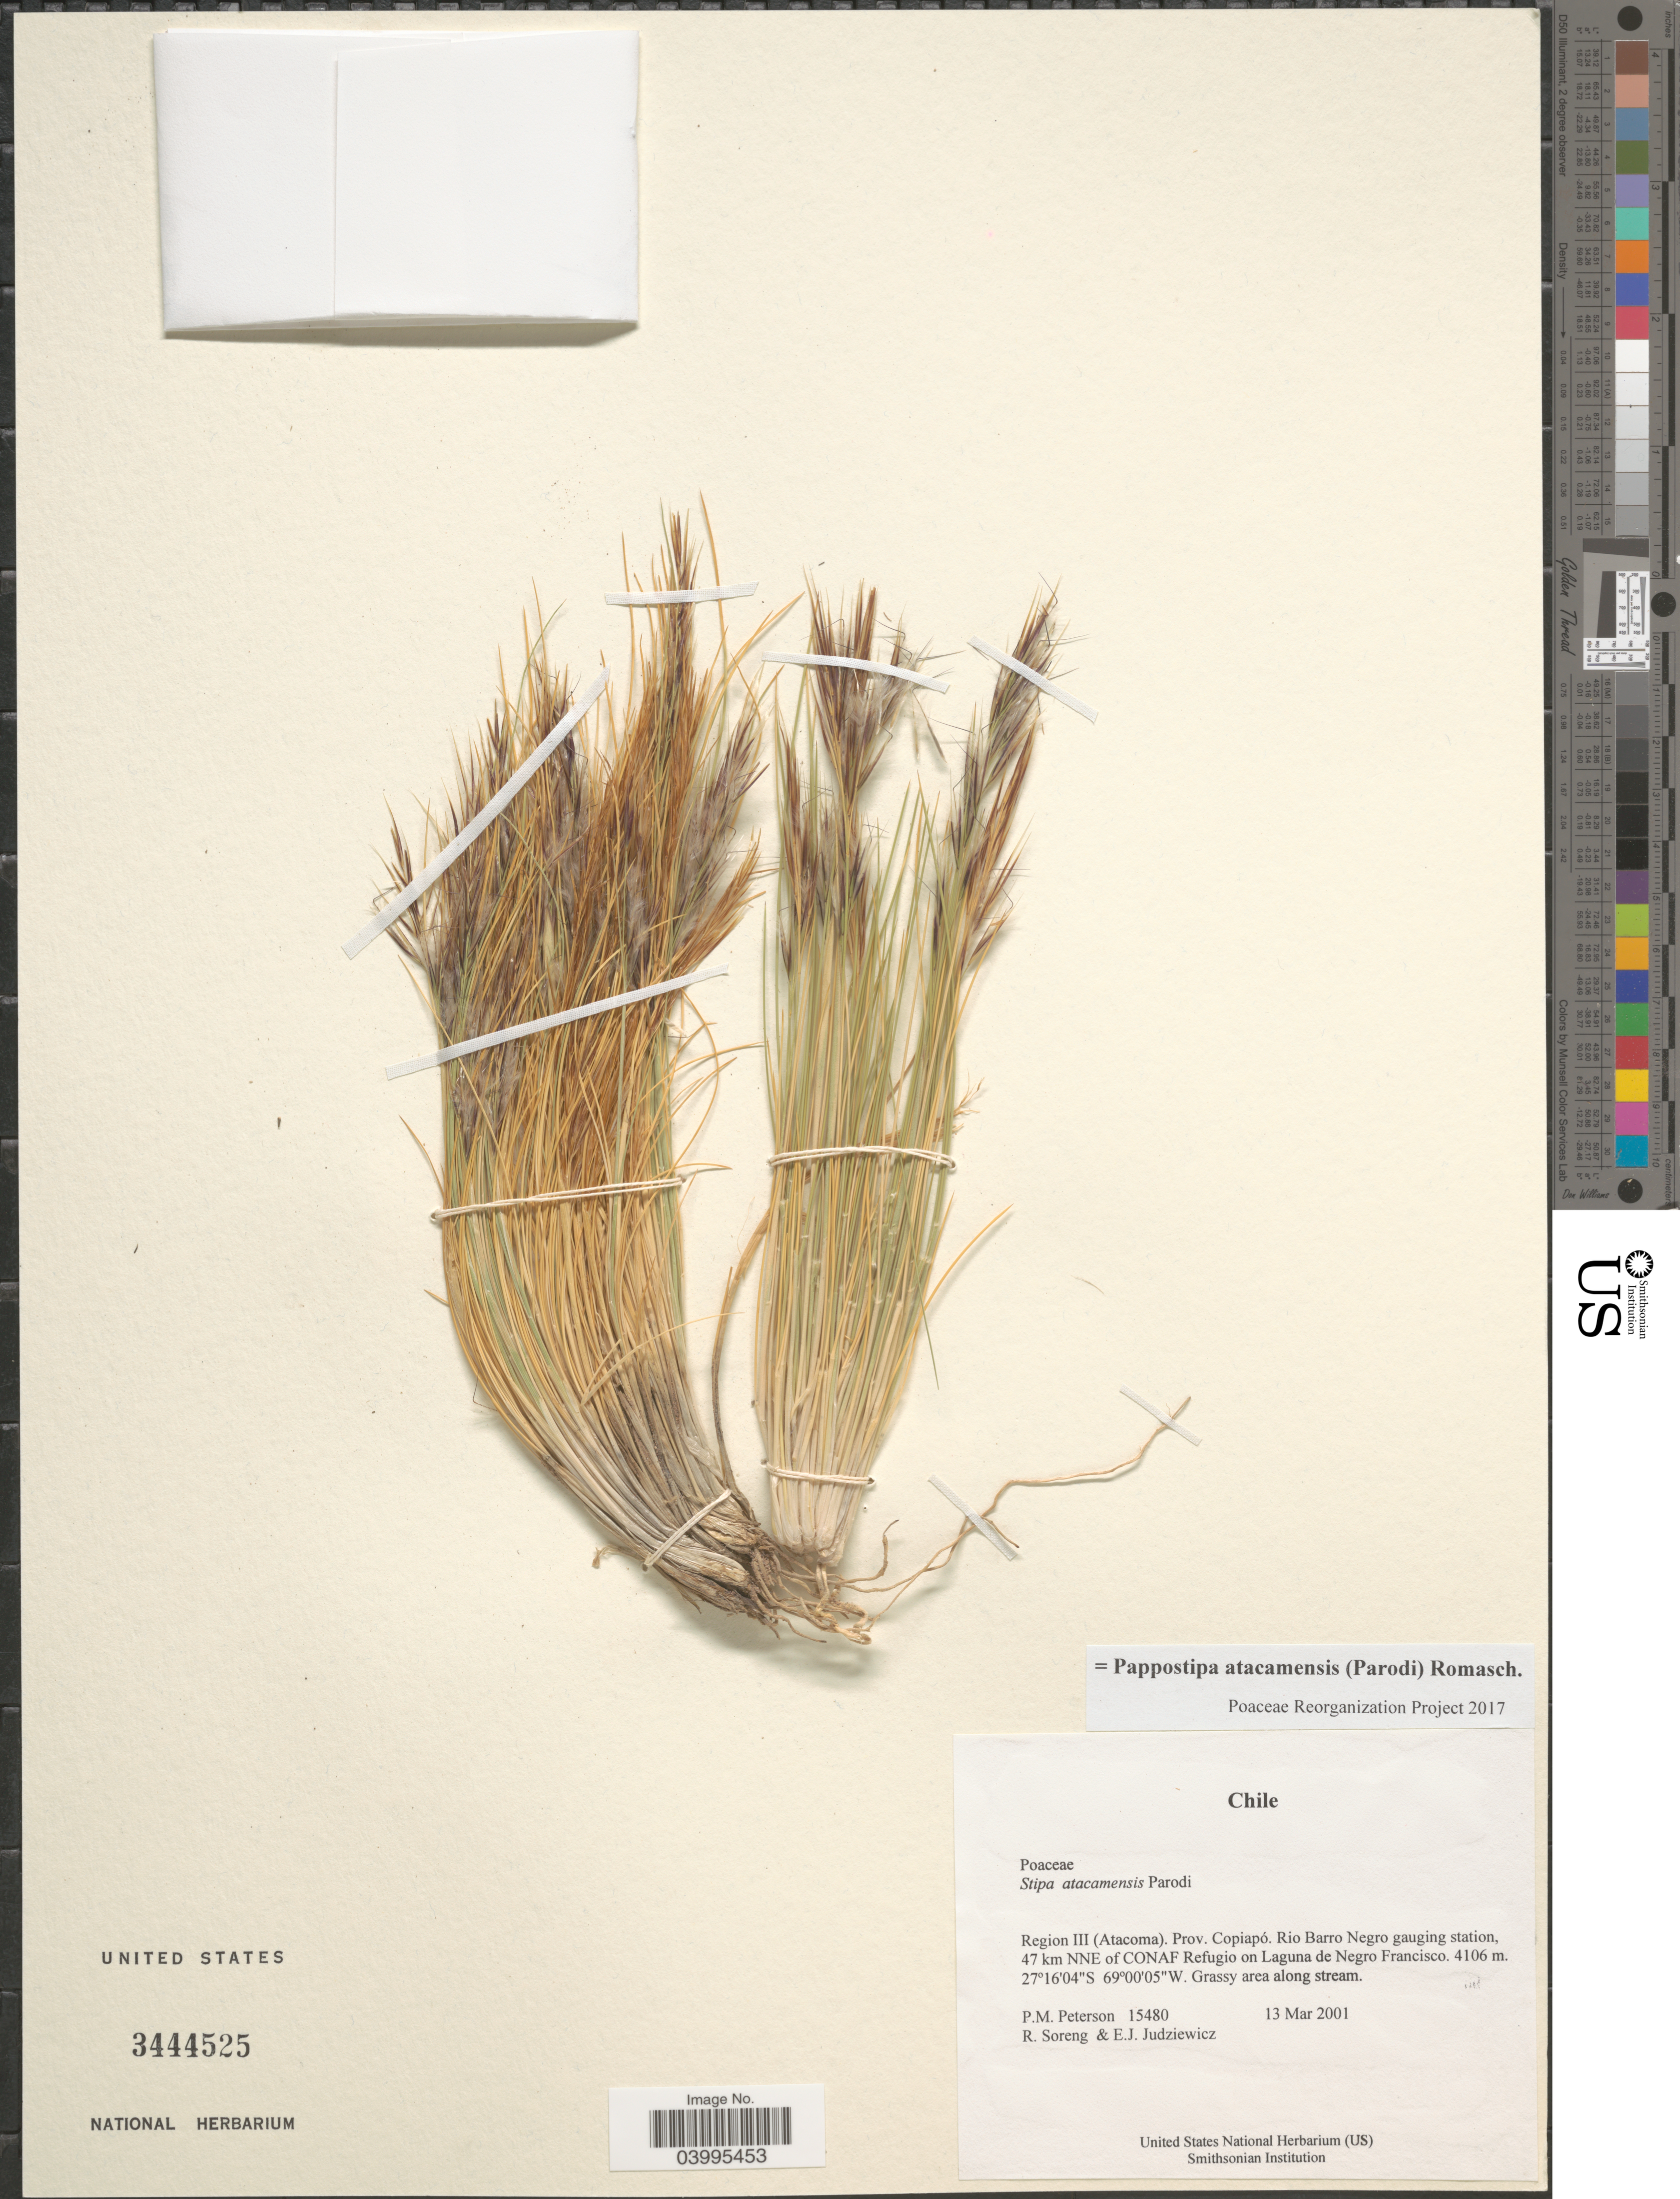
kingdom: Plantae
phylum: Tracheophyta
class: Liliopsida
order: Poales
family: Poaceae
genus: Pappostipa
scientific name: Pappostipa atacamensis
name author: (Parodi) Romasch.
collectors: P. M. Peterson, R. J. Soreng & E. J. Judziewicz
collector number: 15480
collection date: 2001-03-13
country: Chile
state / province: Atacama (III)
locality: Region III (Atacoma). Prov. Copiapó. Rio Barro Negro gauging station, 47 km NNE of CONAF Refugio on Laguna de Negro Francisco.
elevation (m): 4106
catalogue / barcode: US 3444525